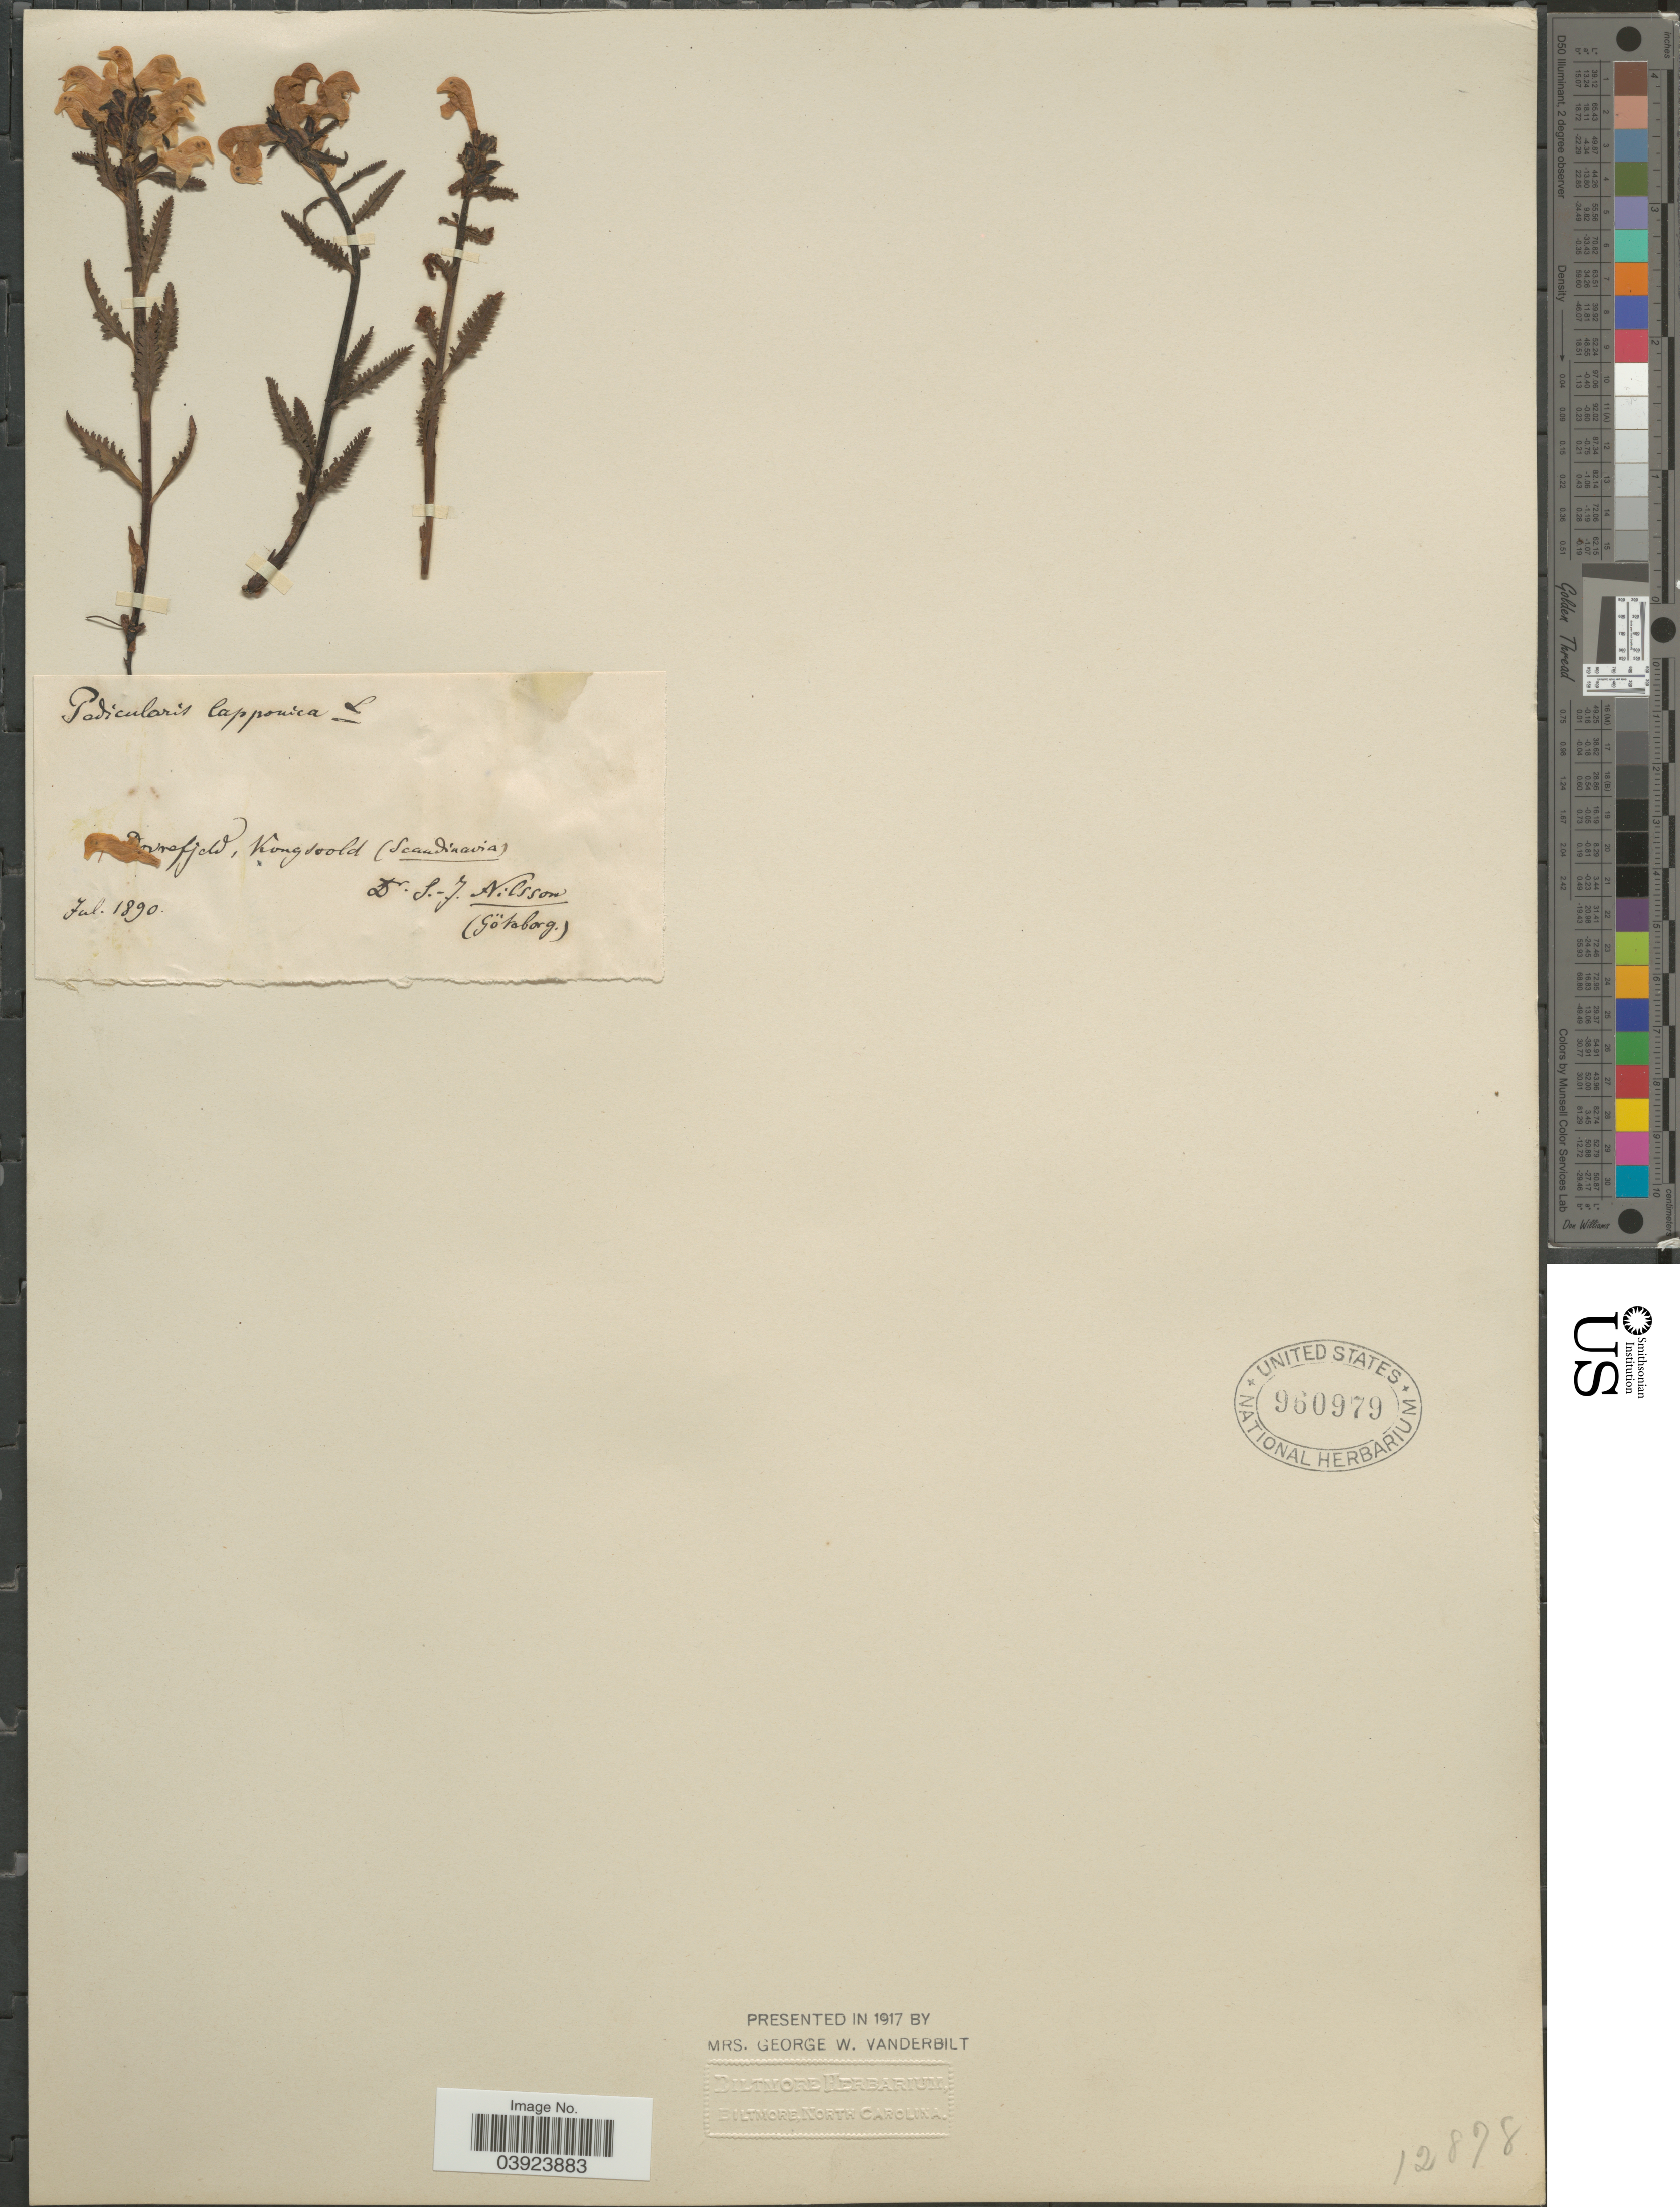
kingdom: Plantae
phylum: Tracheophyta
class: Magnoliopsida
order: Lamiales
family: Orobanchaceae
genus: Pedicularis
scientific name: Pedicularis lapponica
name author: L.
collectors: S. Nilsson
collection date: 1890-07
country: Norway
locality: Dovrefjeld, Kongsvold (Scandinavia).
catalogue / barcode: US 960979